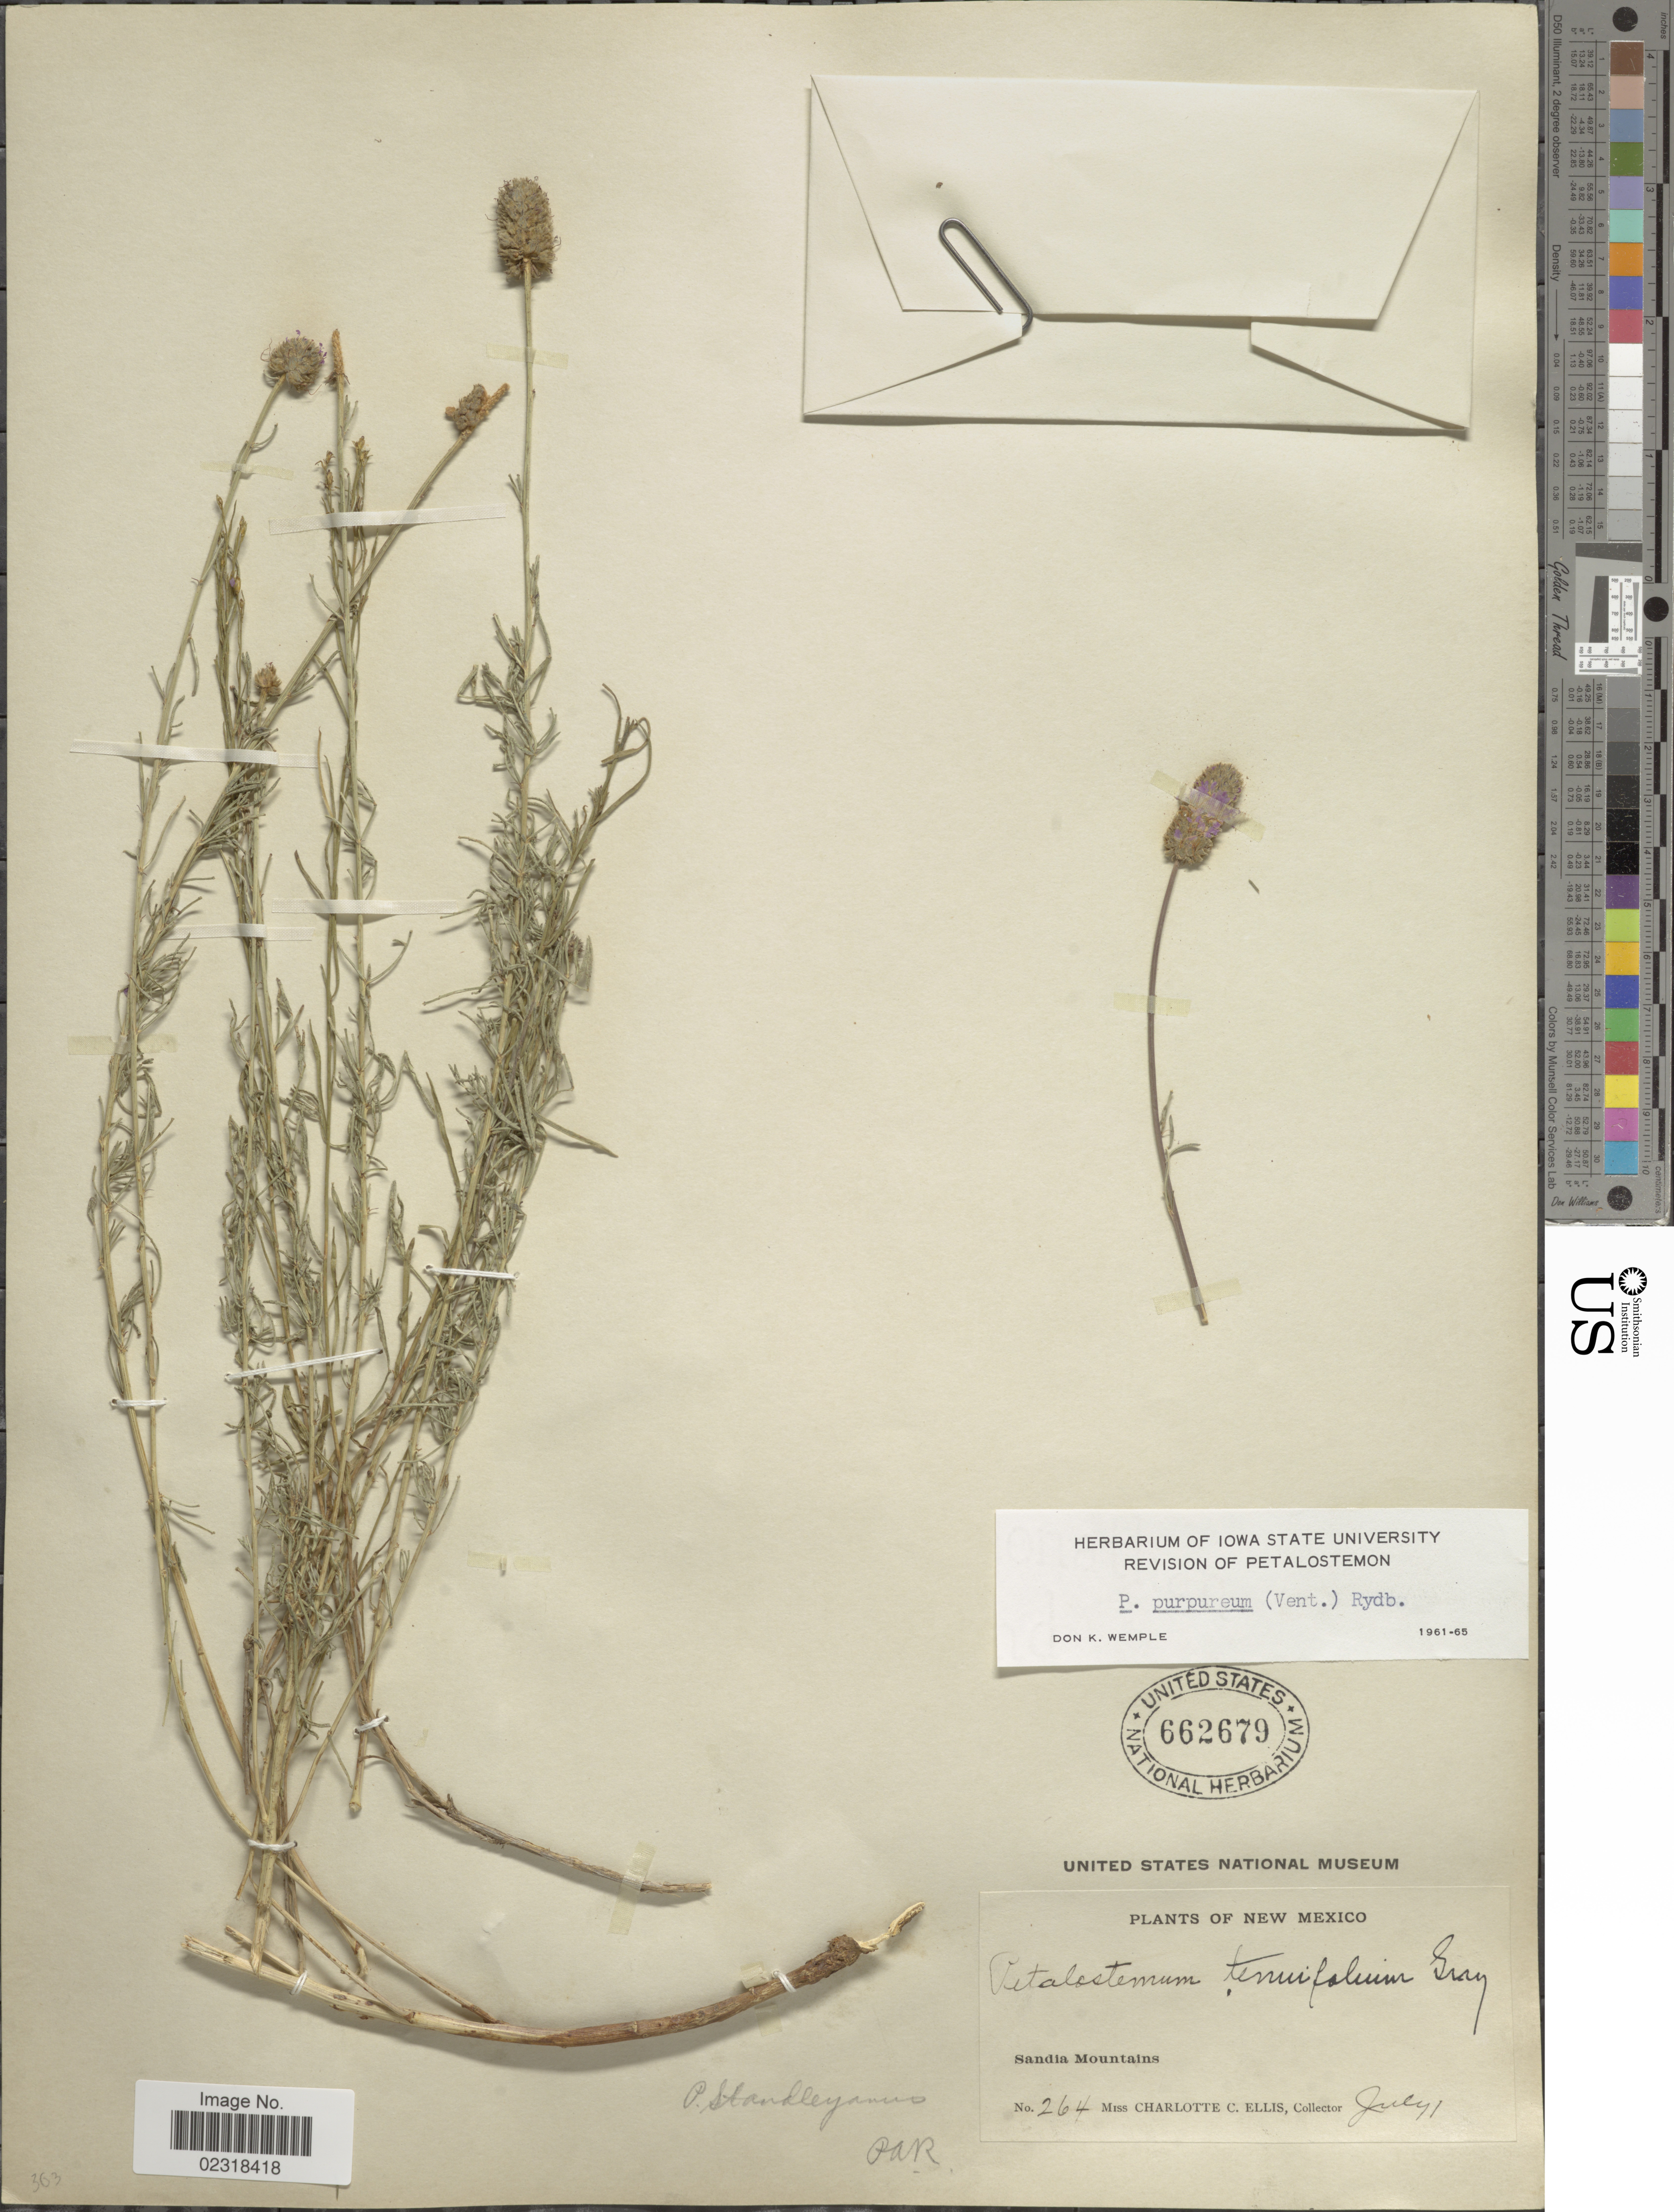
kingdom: Plantae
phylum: Tracheophyta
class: Magnoliopsida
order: Fabales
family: Fabaceae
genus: Dalea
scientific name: Dalea purpurea var. purpurea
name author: Vent.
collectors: C. C. Ellis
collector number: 264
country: United States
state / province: New Mexico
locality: Sandia Mountains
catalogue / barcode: US 662679